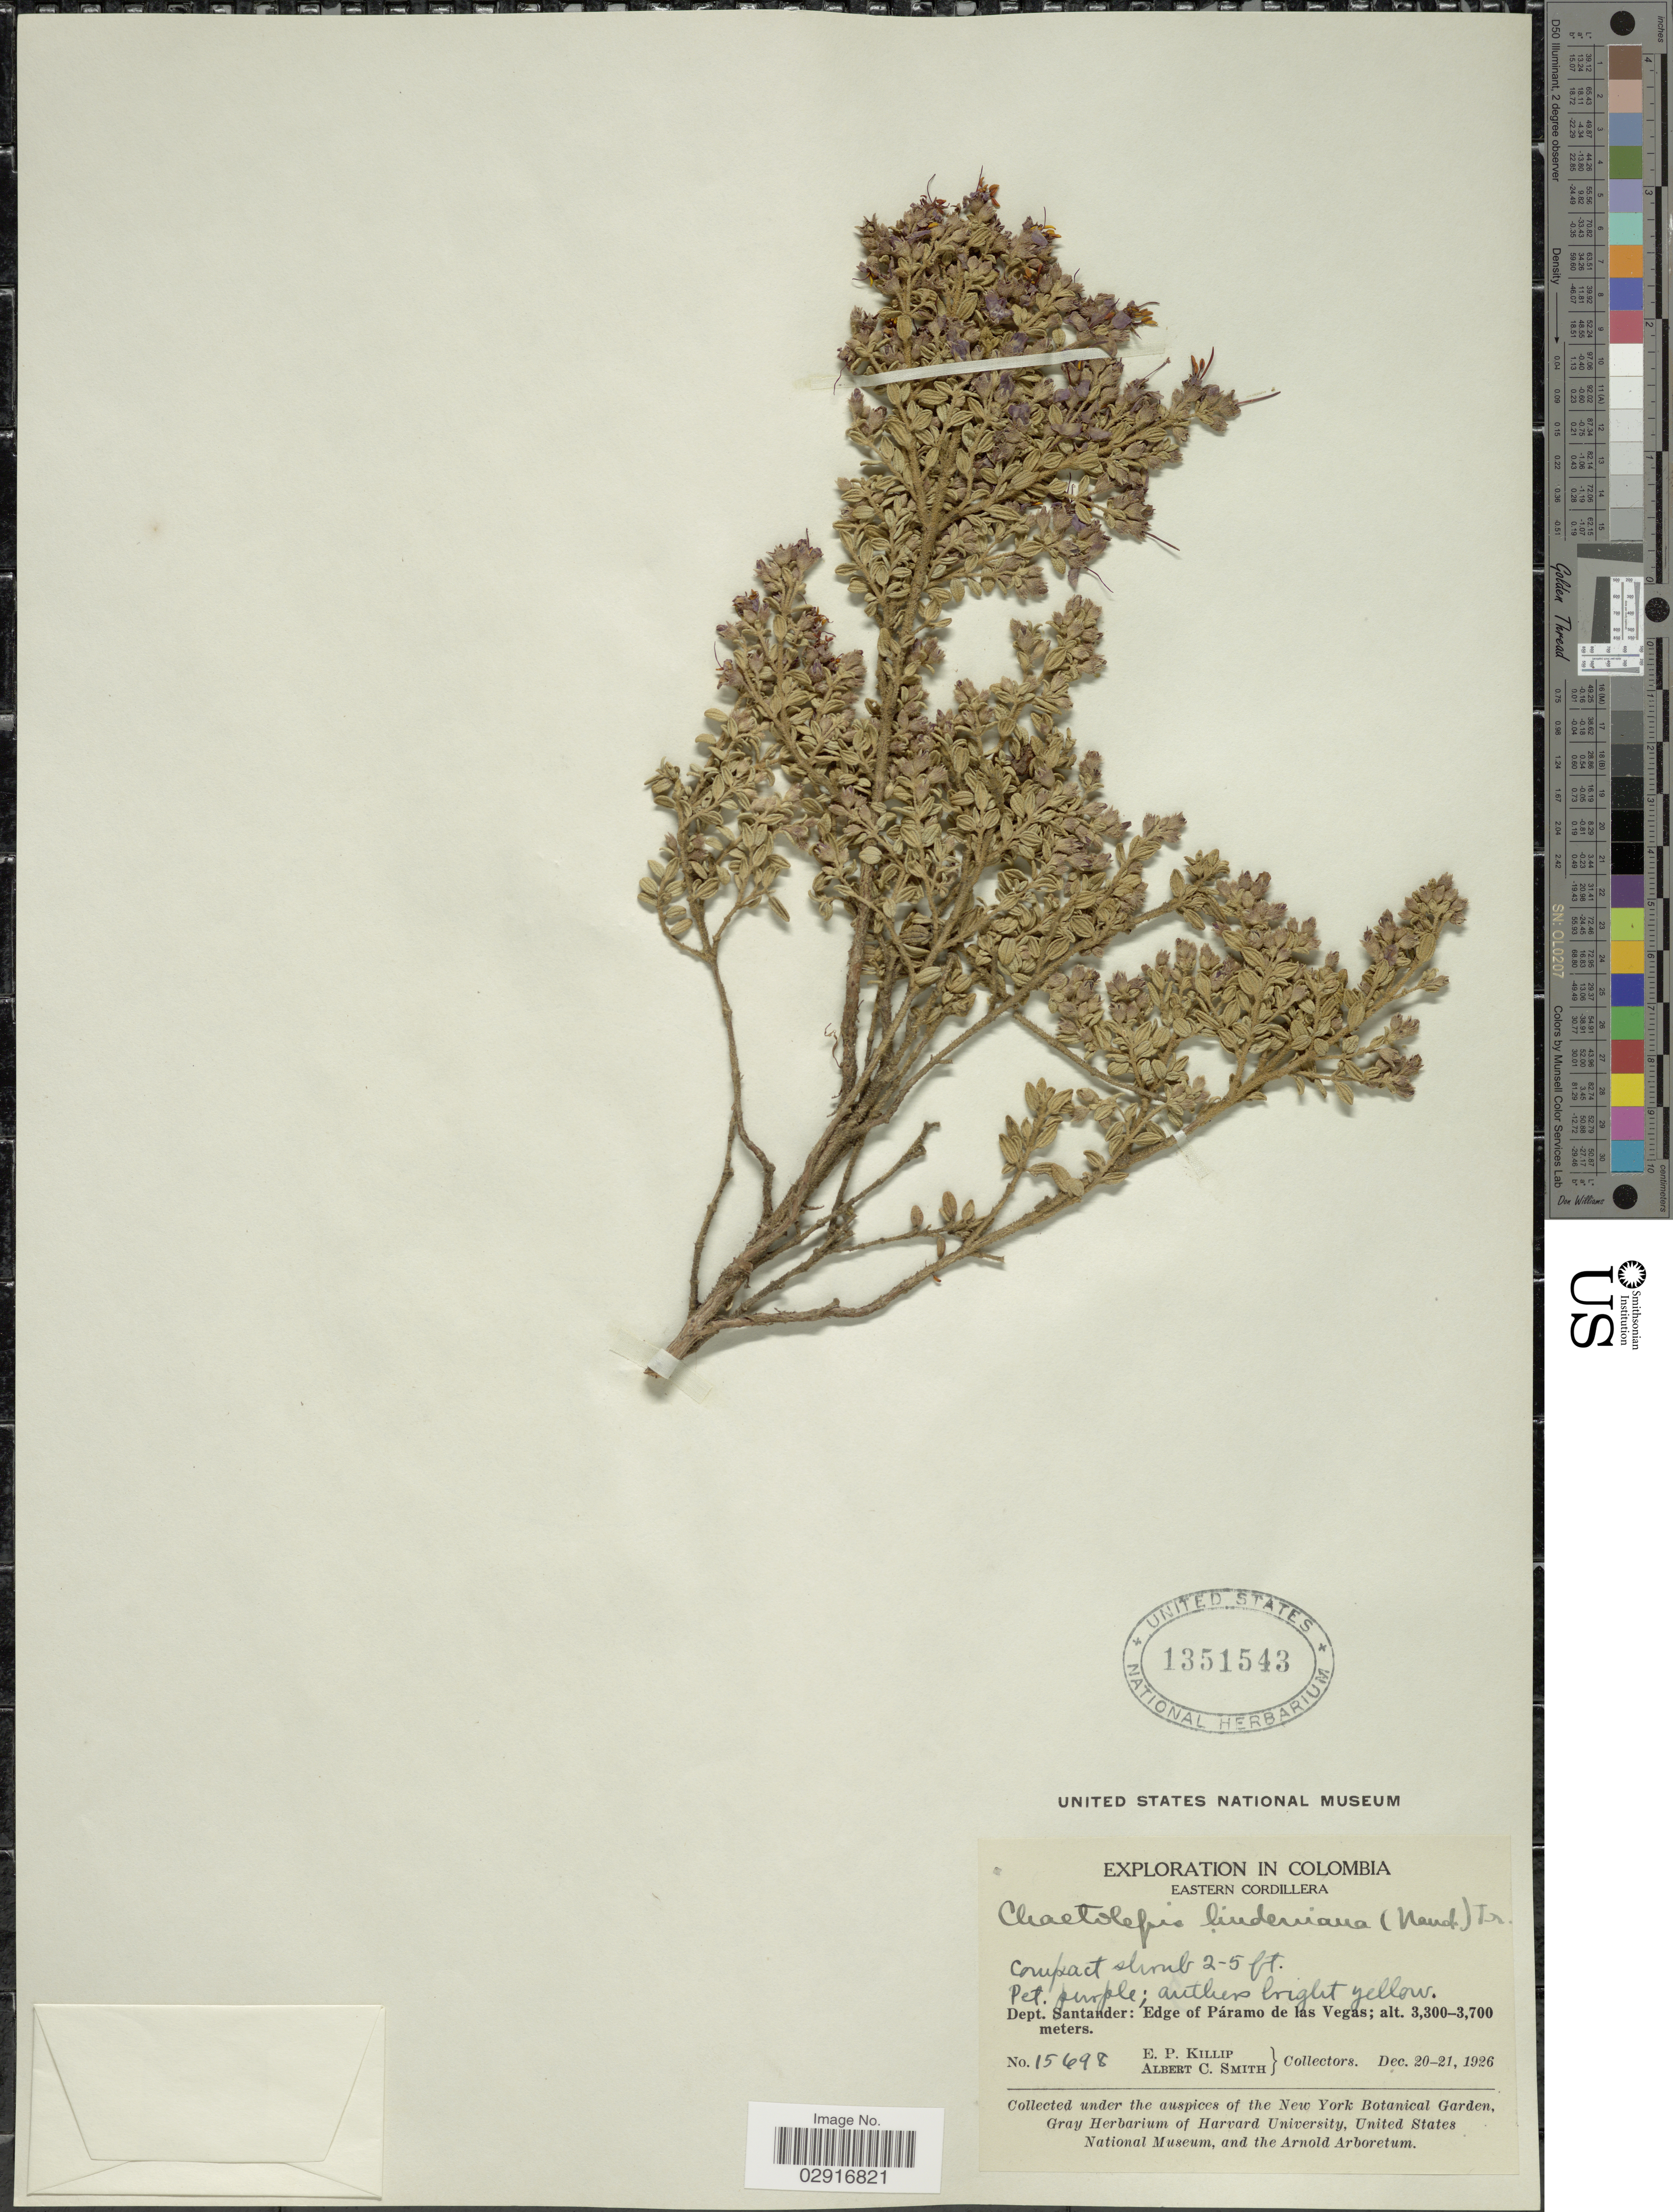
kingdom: Plantae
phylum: Tracheophyta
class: Magnoliopsida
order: Myrtales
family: Melastomataceae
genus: Chaetolepis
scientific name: Chaetolepis lindeniana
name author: (Naudin) Triana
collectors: E. P. Killip & A. C. Smith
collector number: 15698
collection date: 1926-12-20/1926-12-21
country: Colombia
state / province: Santander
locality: Eastern Cordillera. Dept. Santander: Edge of Páramo de las Vegas.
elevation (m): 3300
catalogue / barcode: US 1351543